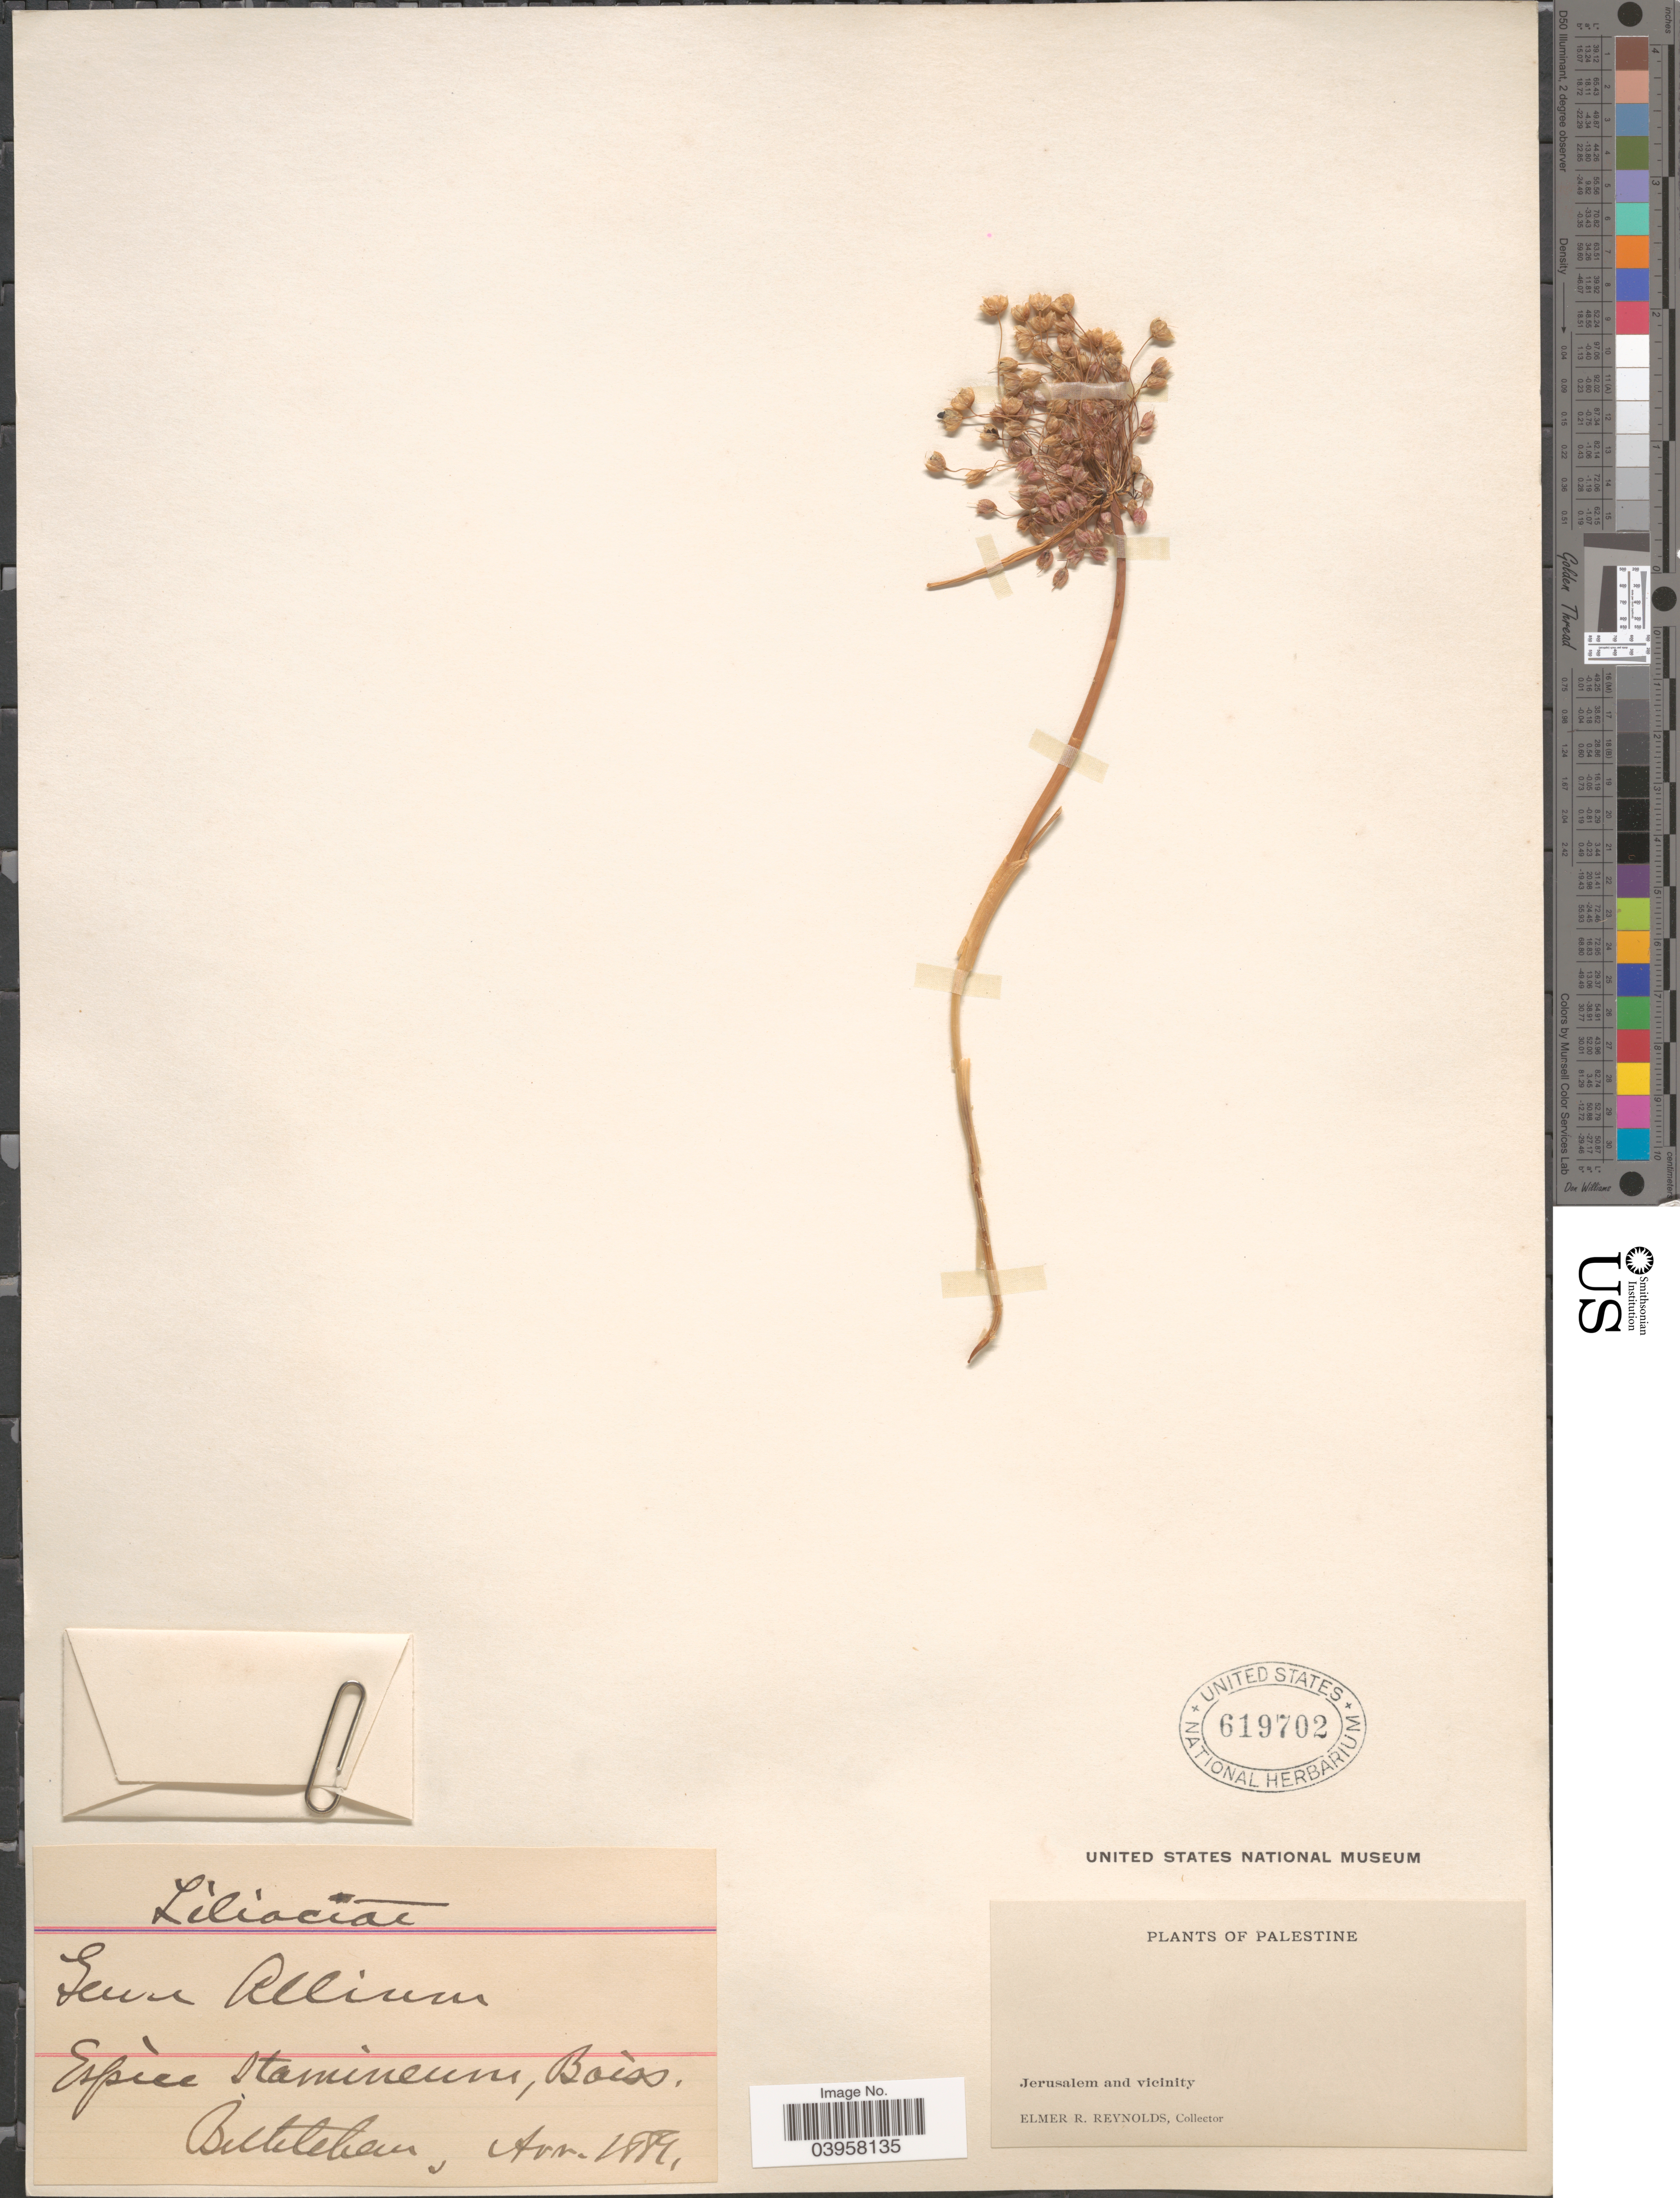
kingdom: Plantae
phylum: Tracheophyta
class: Liliopsida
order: Asparagales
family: Amaryllidaceae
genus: Allium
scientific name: Allium sp.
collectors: E. Reynolds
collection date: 1889-04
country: Israel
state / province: Jerusalem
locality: Bethlehem. Palestine. Jerusalem and vicinity.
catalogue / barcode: US 619702